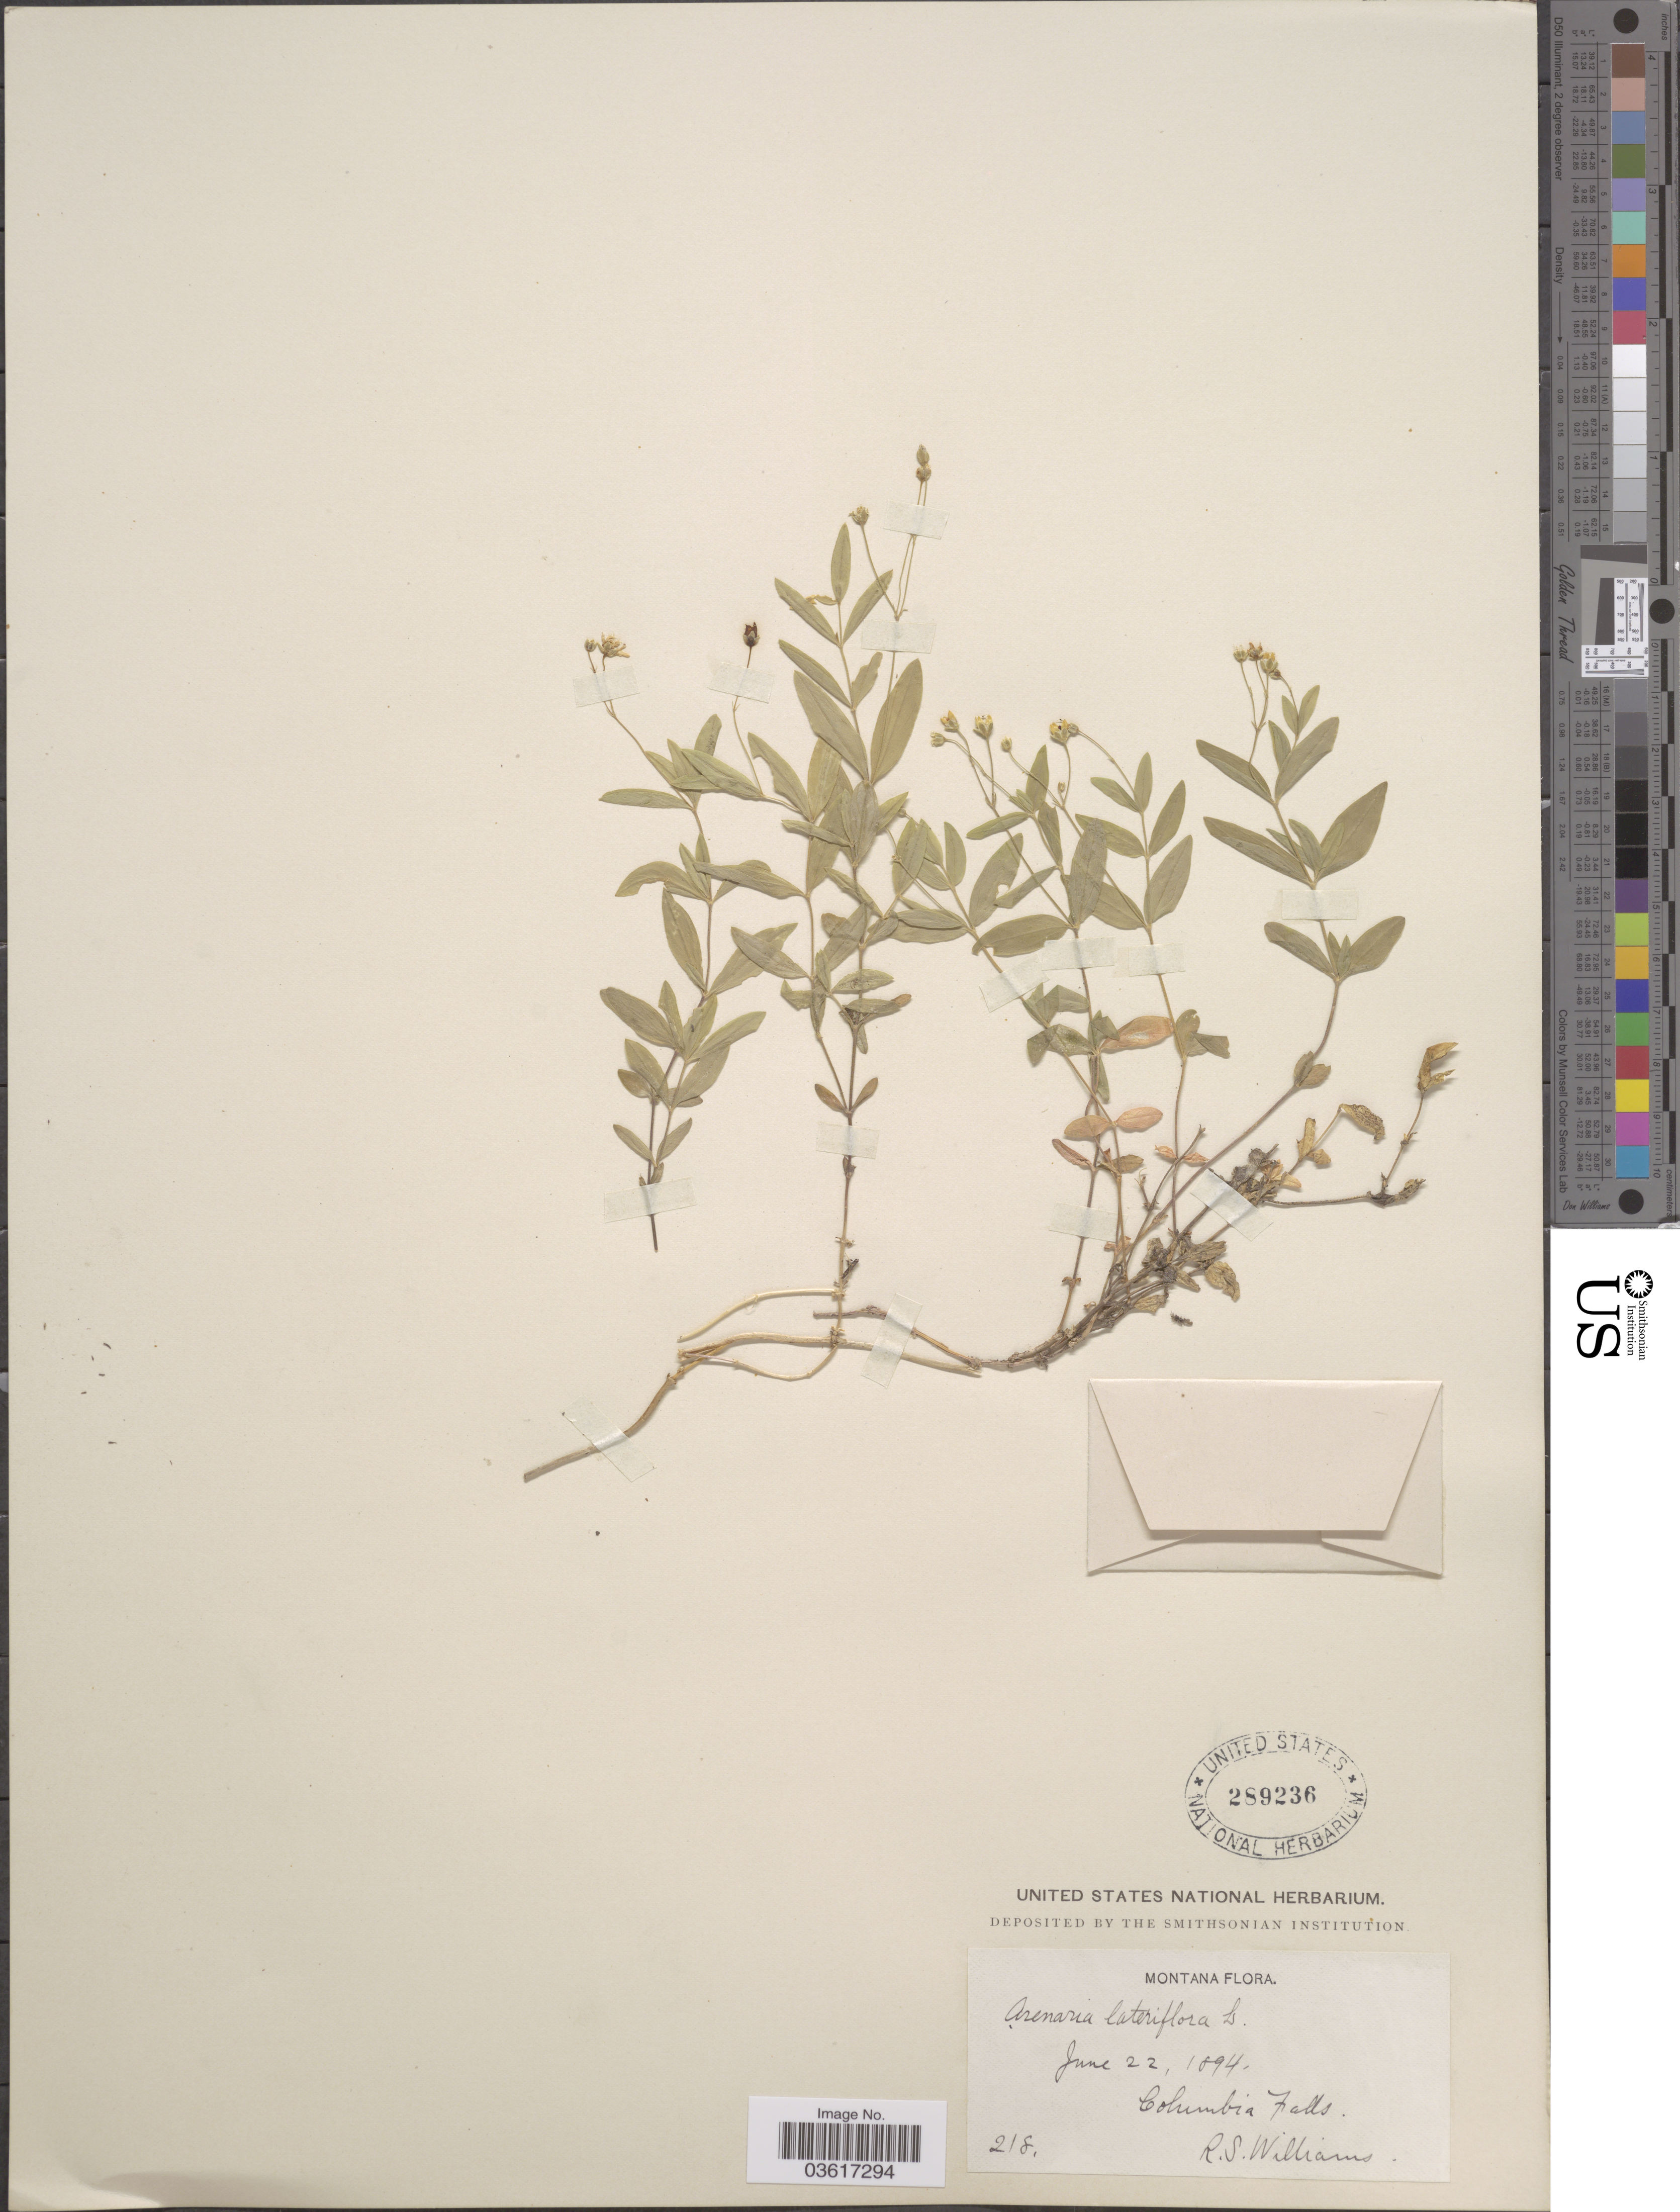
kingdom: Plantae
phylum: Tracheophyta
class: Magnoliopsida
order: Caryophyllales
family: Caryophyllaceae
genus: Moehringia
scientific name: Moehringia lateriflora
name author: (L.) Fenzl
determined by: Strong, Mark T., (BOT), Smithsonian Institution - National Museum of Natural History (UNITED STATES)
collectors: R. S. Williams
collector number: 218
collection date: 1894-06-22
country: United States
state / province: Montana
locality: Columbia Falls.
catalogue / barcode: US 289236